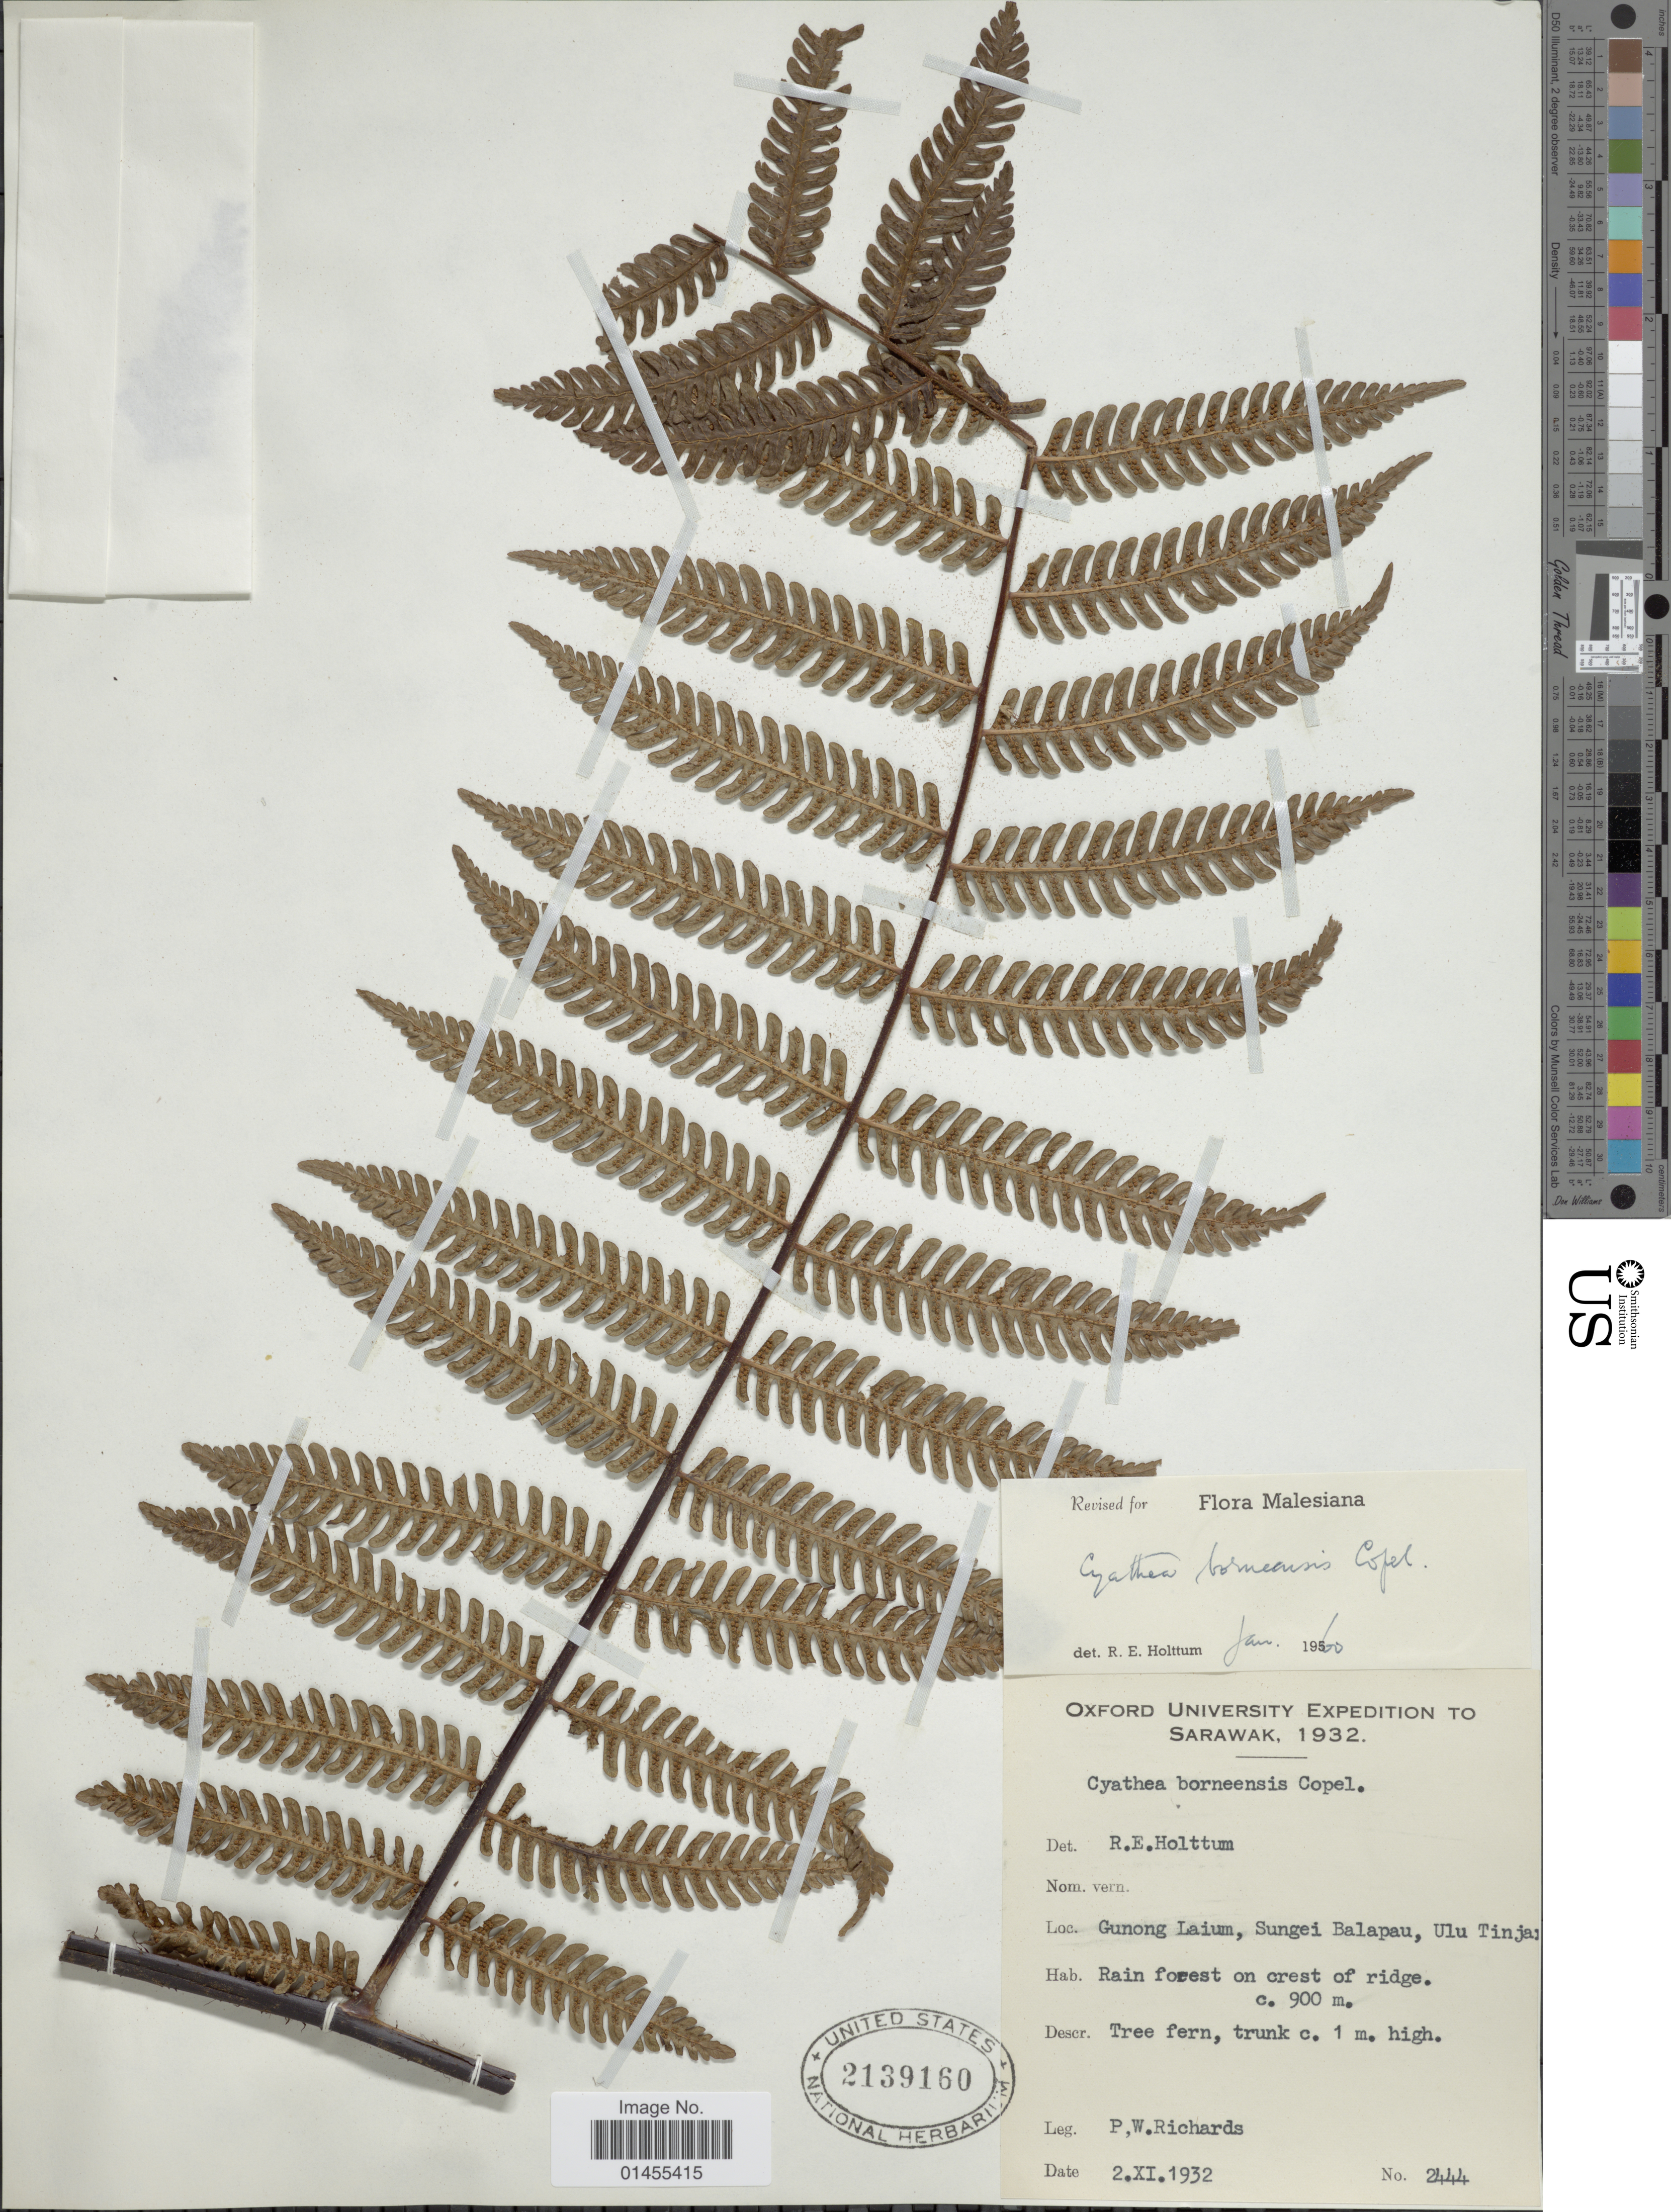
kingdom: Plantae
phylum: Tracheophyta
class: Polypodiopsida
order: Cyatheales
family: Cyatheaceae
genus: Alsophila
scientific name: Alsophila borneensis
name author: (Copel.) R.M. Tryon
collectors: P. Richards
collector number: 2444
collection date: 1932-11-02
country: Malaysia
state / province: Sarawak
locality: Gunong Laium, Sungei Balapau, Ulu Tinjar.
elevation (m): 900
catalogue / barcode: US 2139160